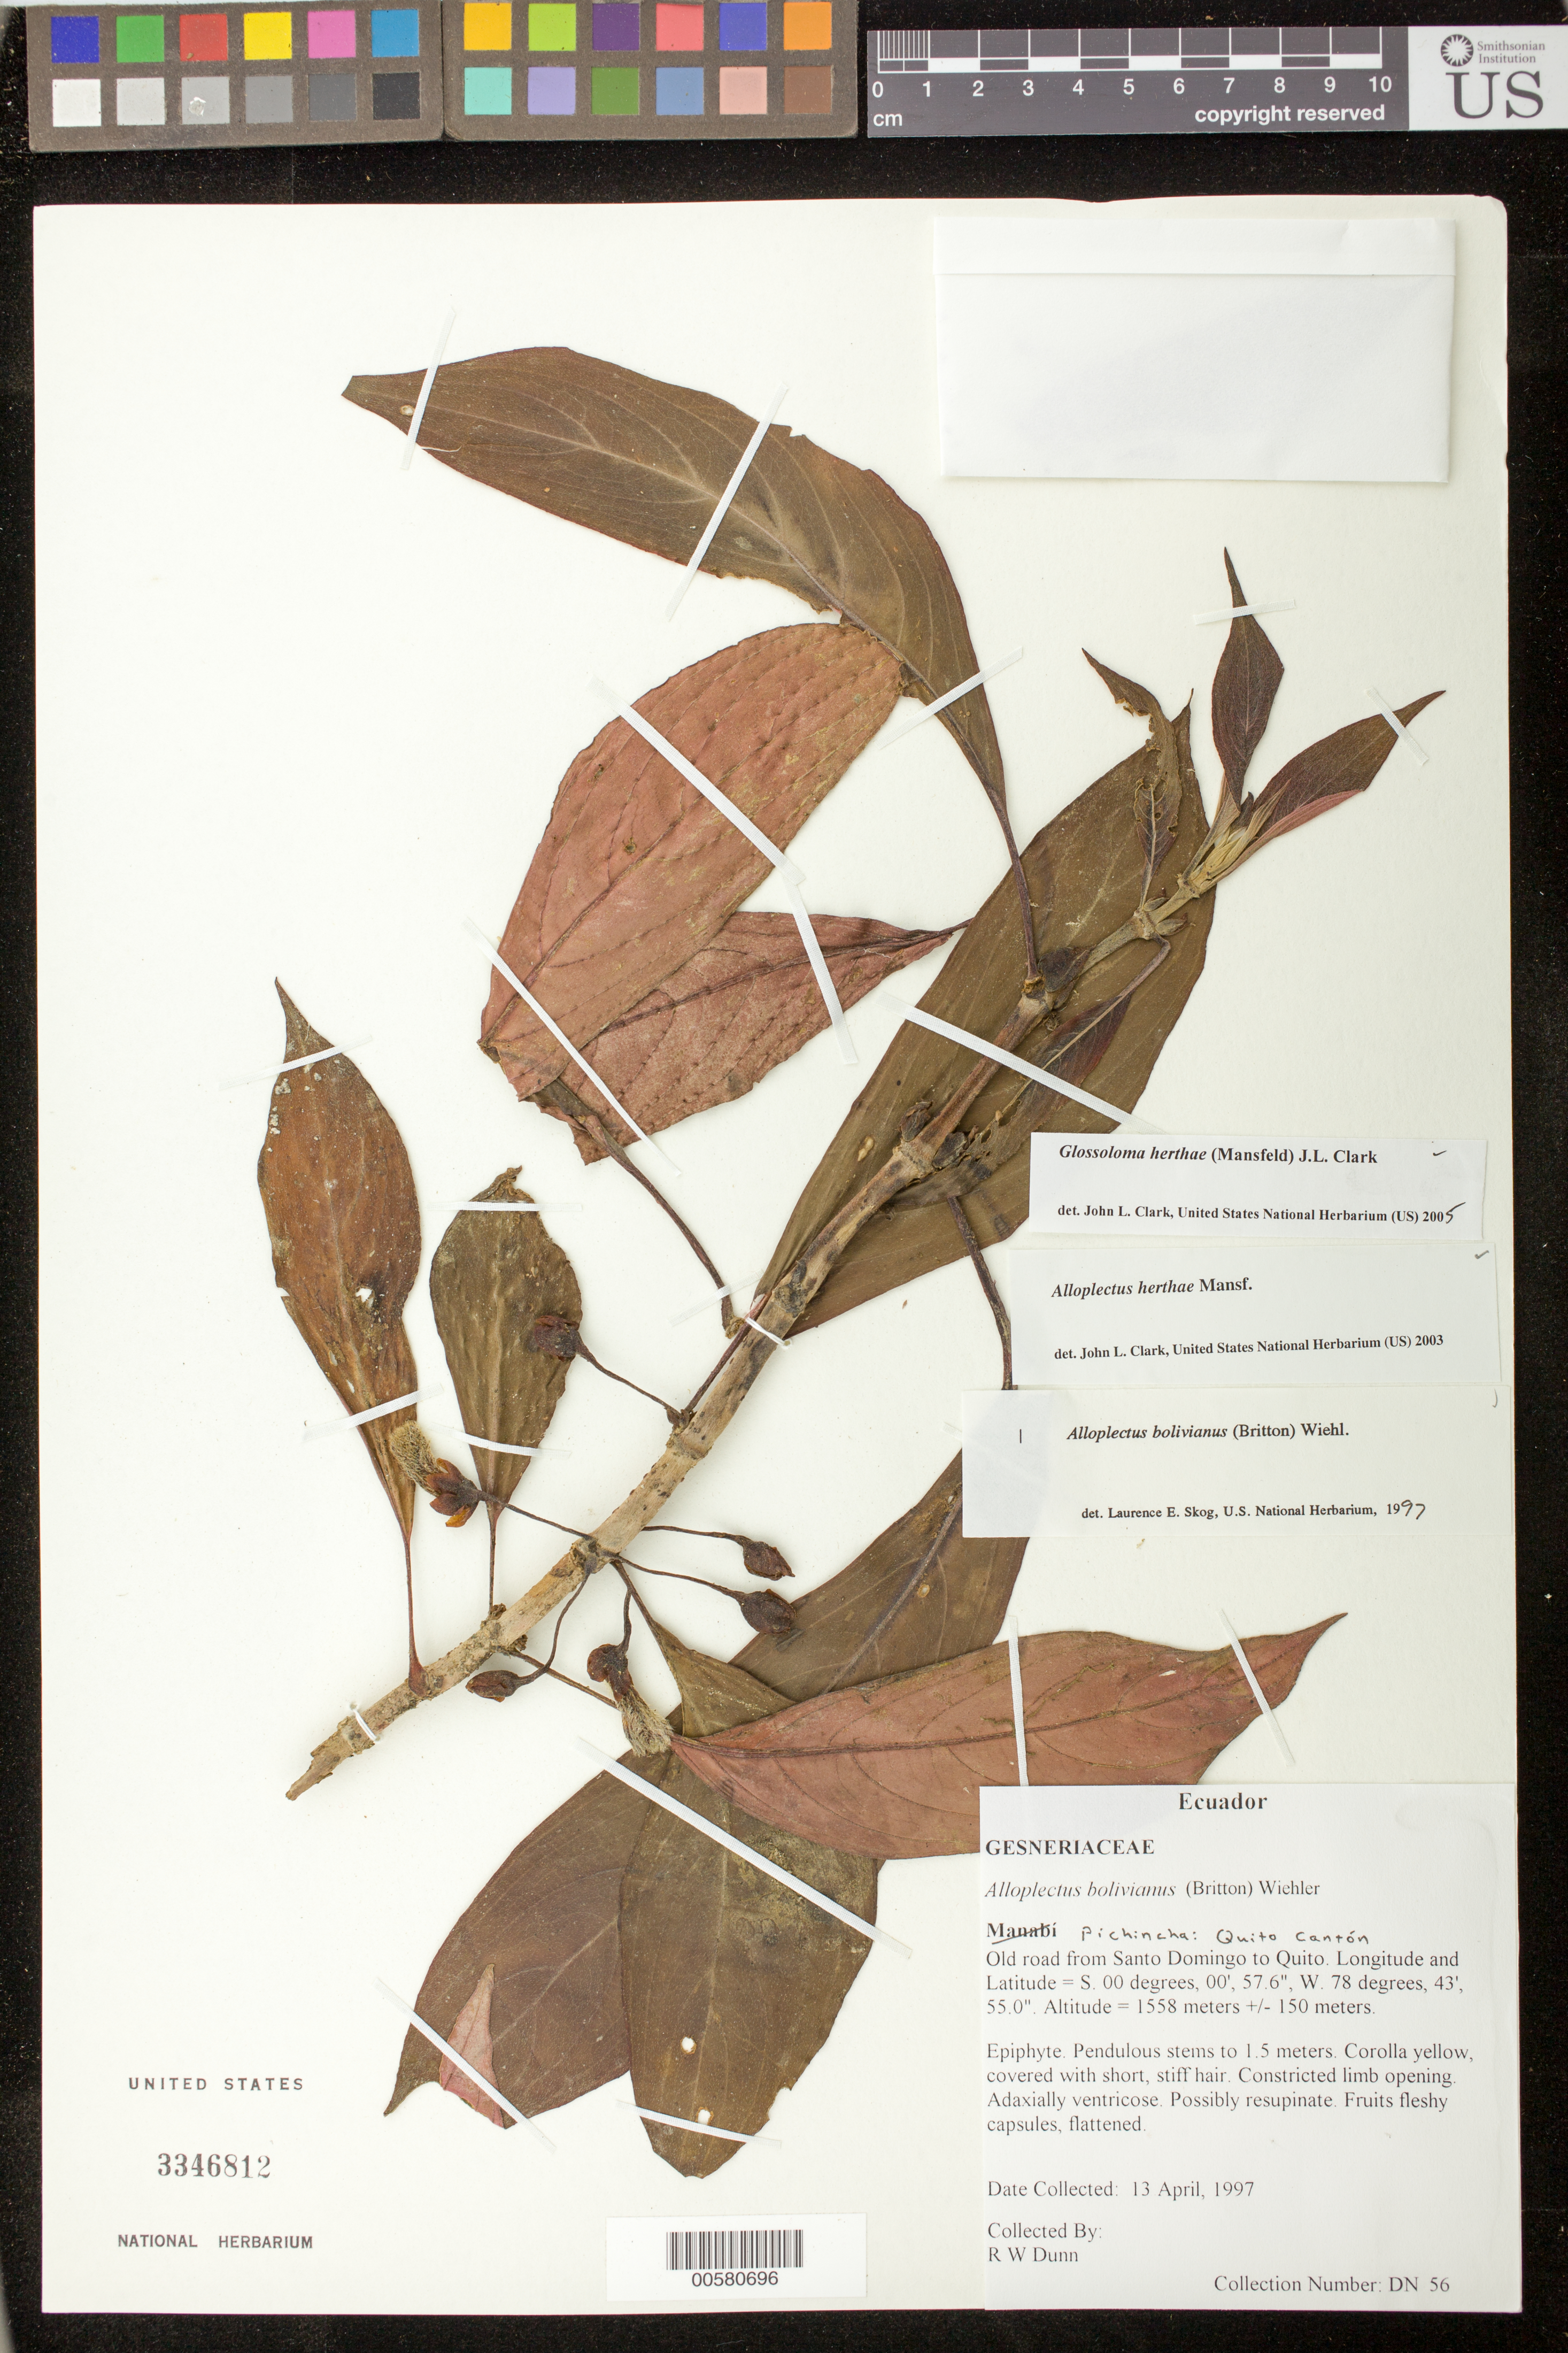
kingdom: Plantae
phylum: Tracheophyta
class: Magnoliopsida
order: Lamiales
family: Gesneriaceae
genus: Glossoloma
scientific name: Glossoloma herthae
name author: (Mansf.) J.L. Clark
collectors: R. Dunn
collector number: DN 56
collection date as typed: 13 Apr 1997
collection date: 1997-04-13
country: Ecuador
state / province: Pichincha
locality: Cantón Quito; Old road from Santo Domingo to Quito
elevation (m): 1400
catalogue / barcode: US 3346812